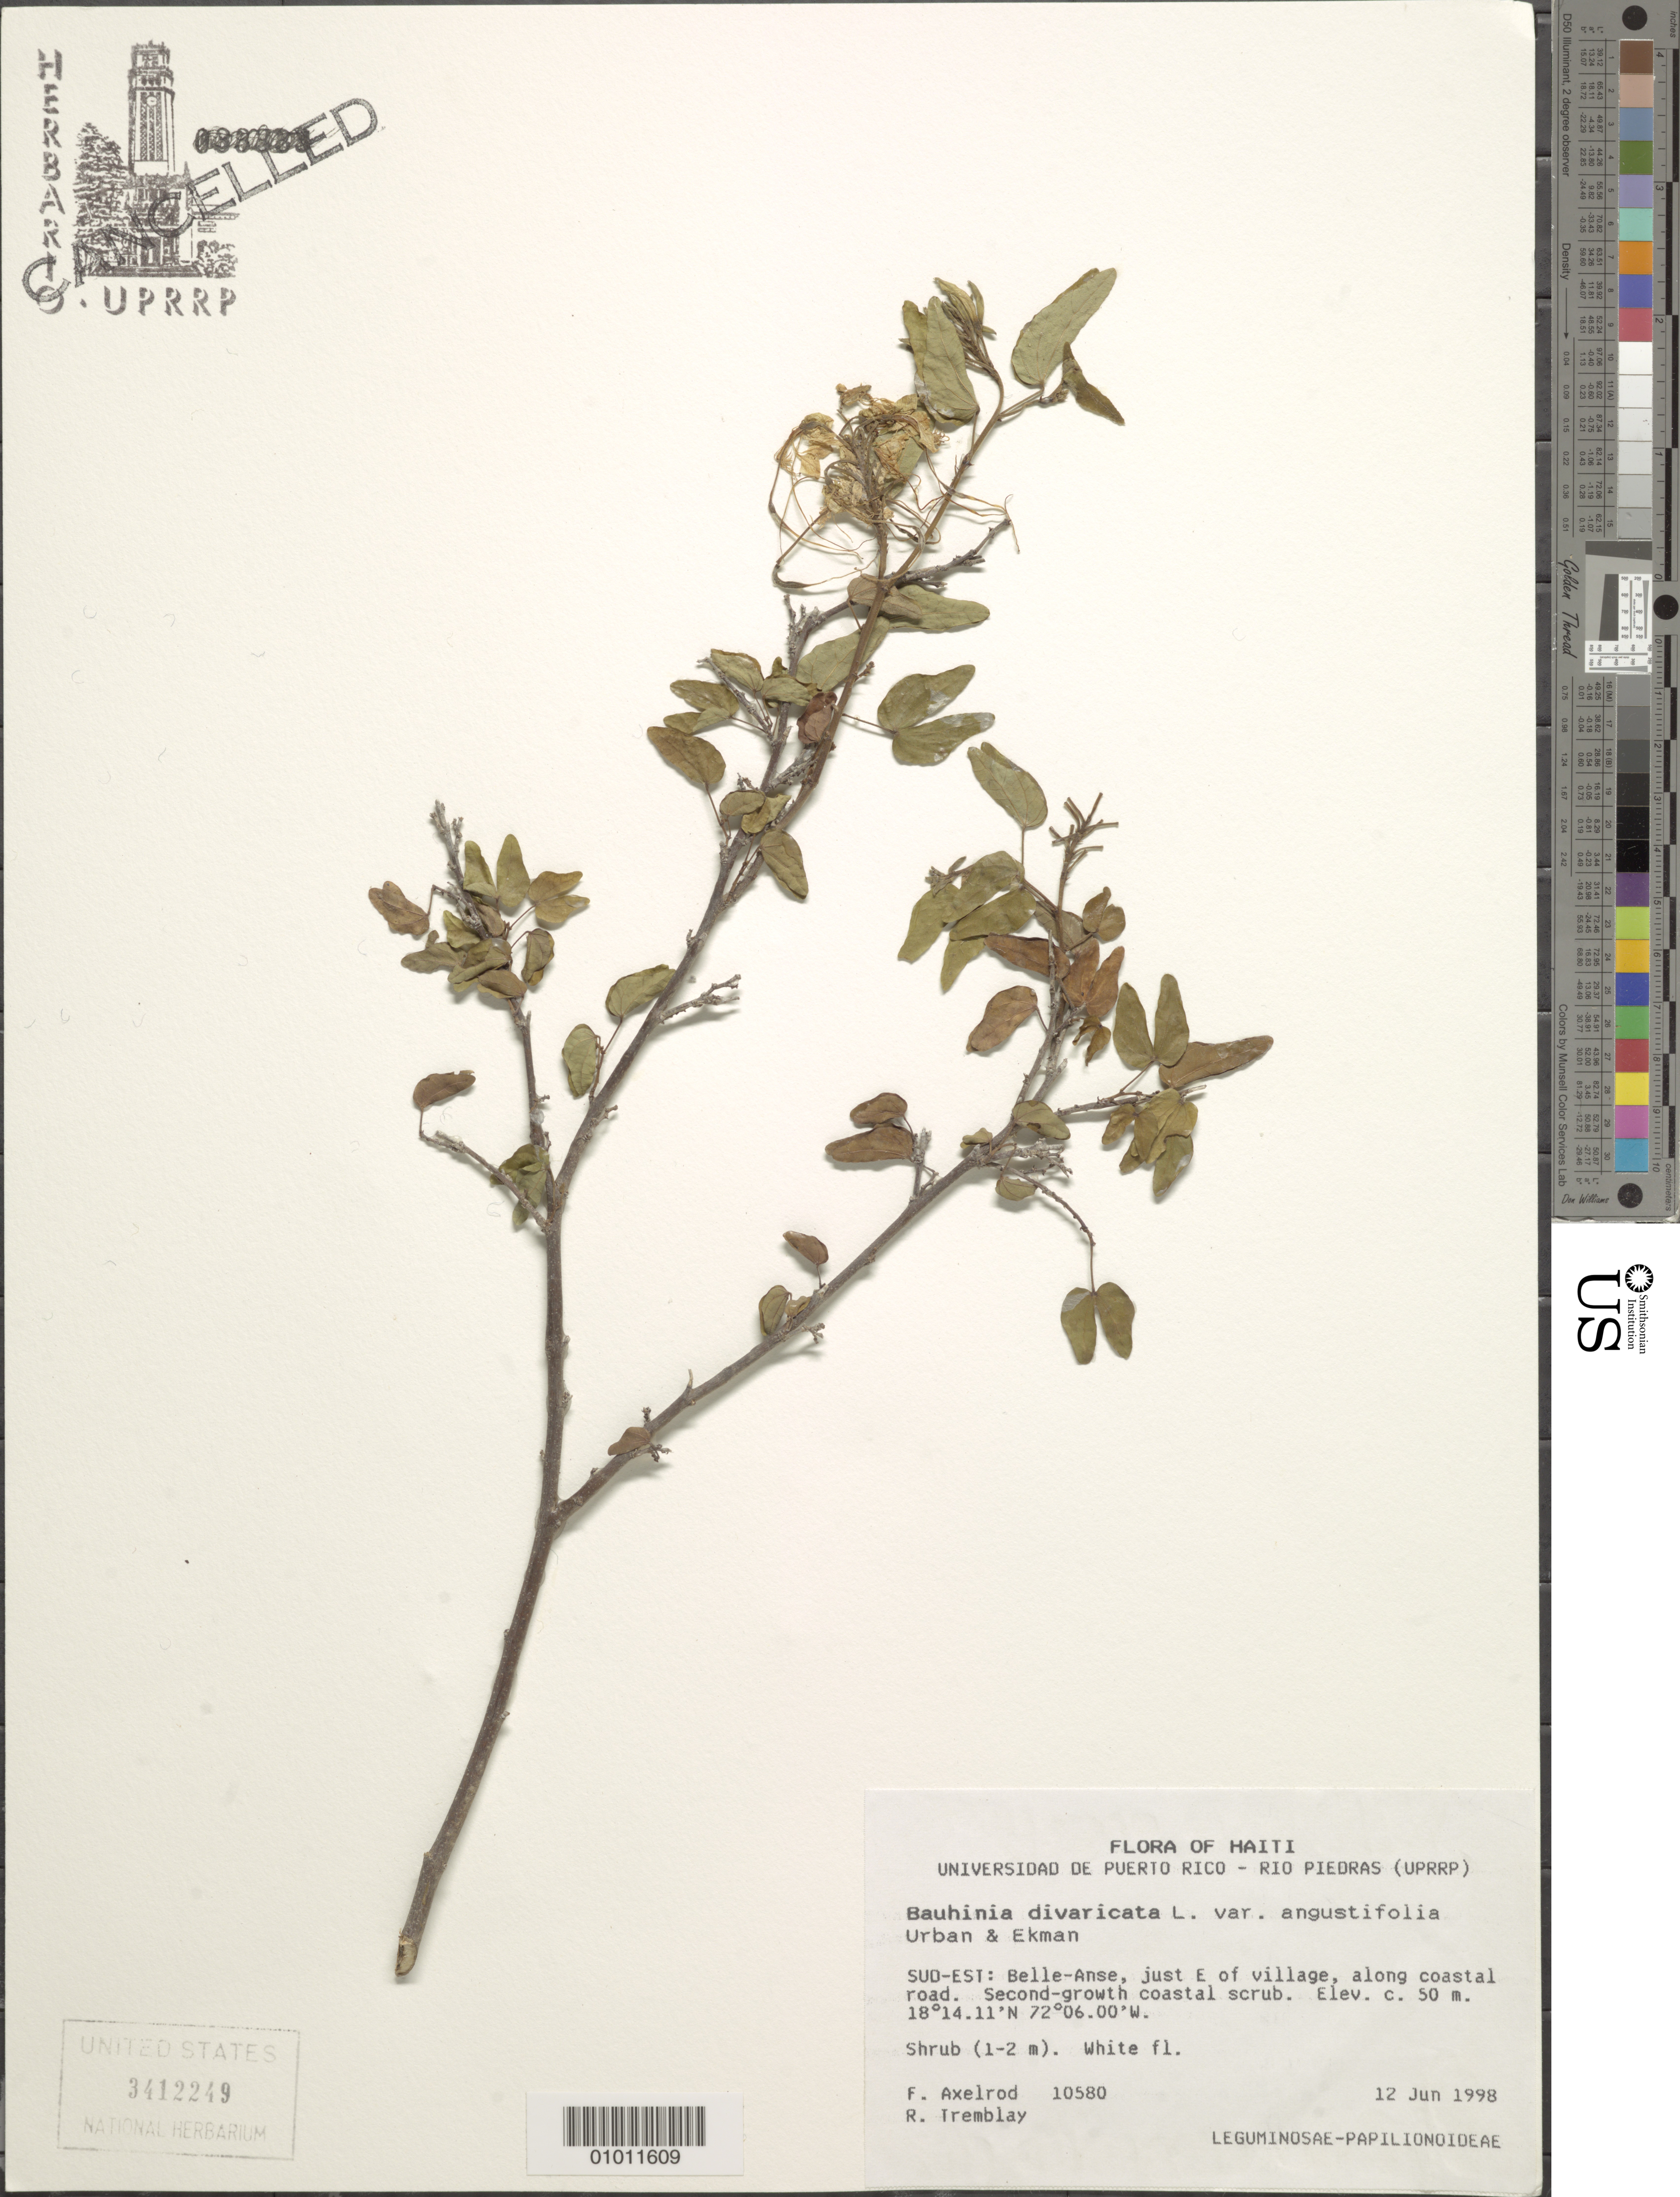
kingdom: Plantae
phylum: Tracheophyta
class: Magnoliopsida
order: Fabales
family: Fabaceae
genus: Bauhinia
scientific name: Bauhinia divaricata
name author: L.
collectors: F. S. Axelrod & R. L. Tremblay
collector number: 10580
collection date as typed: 12 Jun 1998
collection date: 1998-06-12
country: Haiti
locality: SUD-EST: Belle-Anse, just E of village, along coastal road.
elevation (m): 50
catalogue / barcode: US 3412249